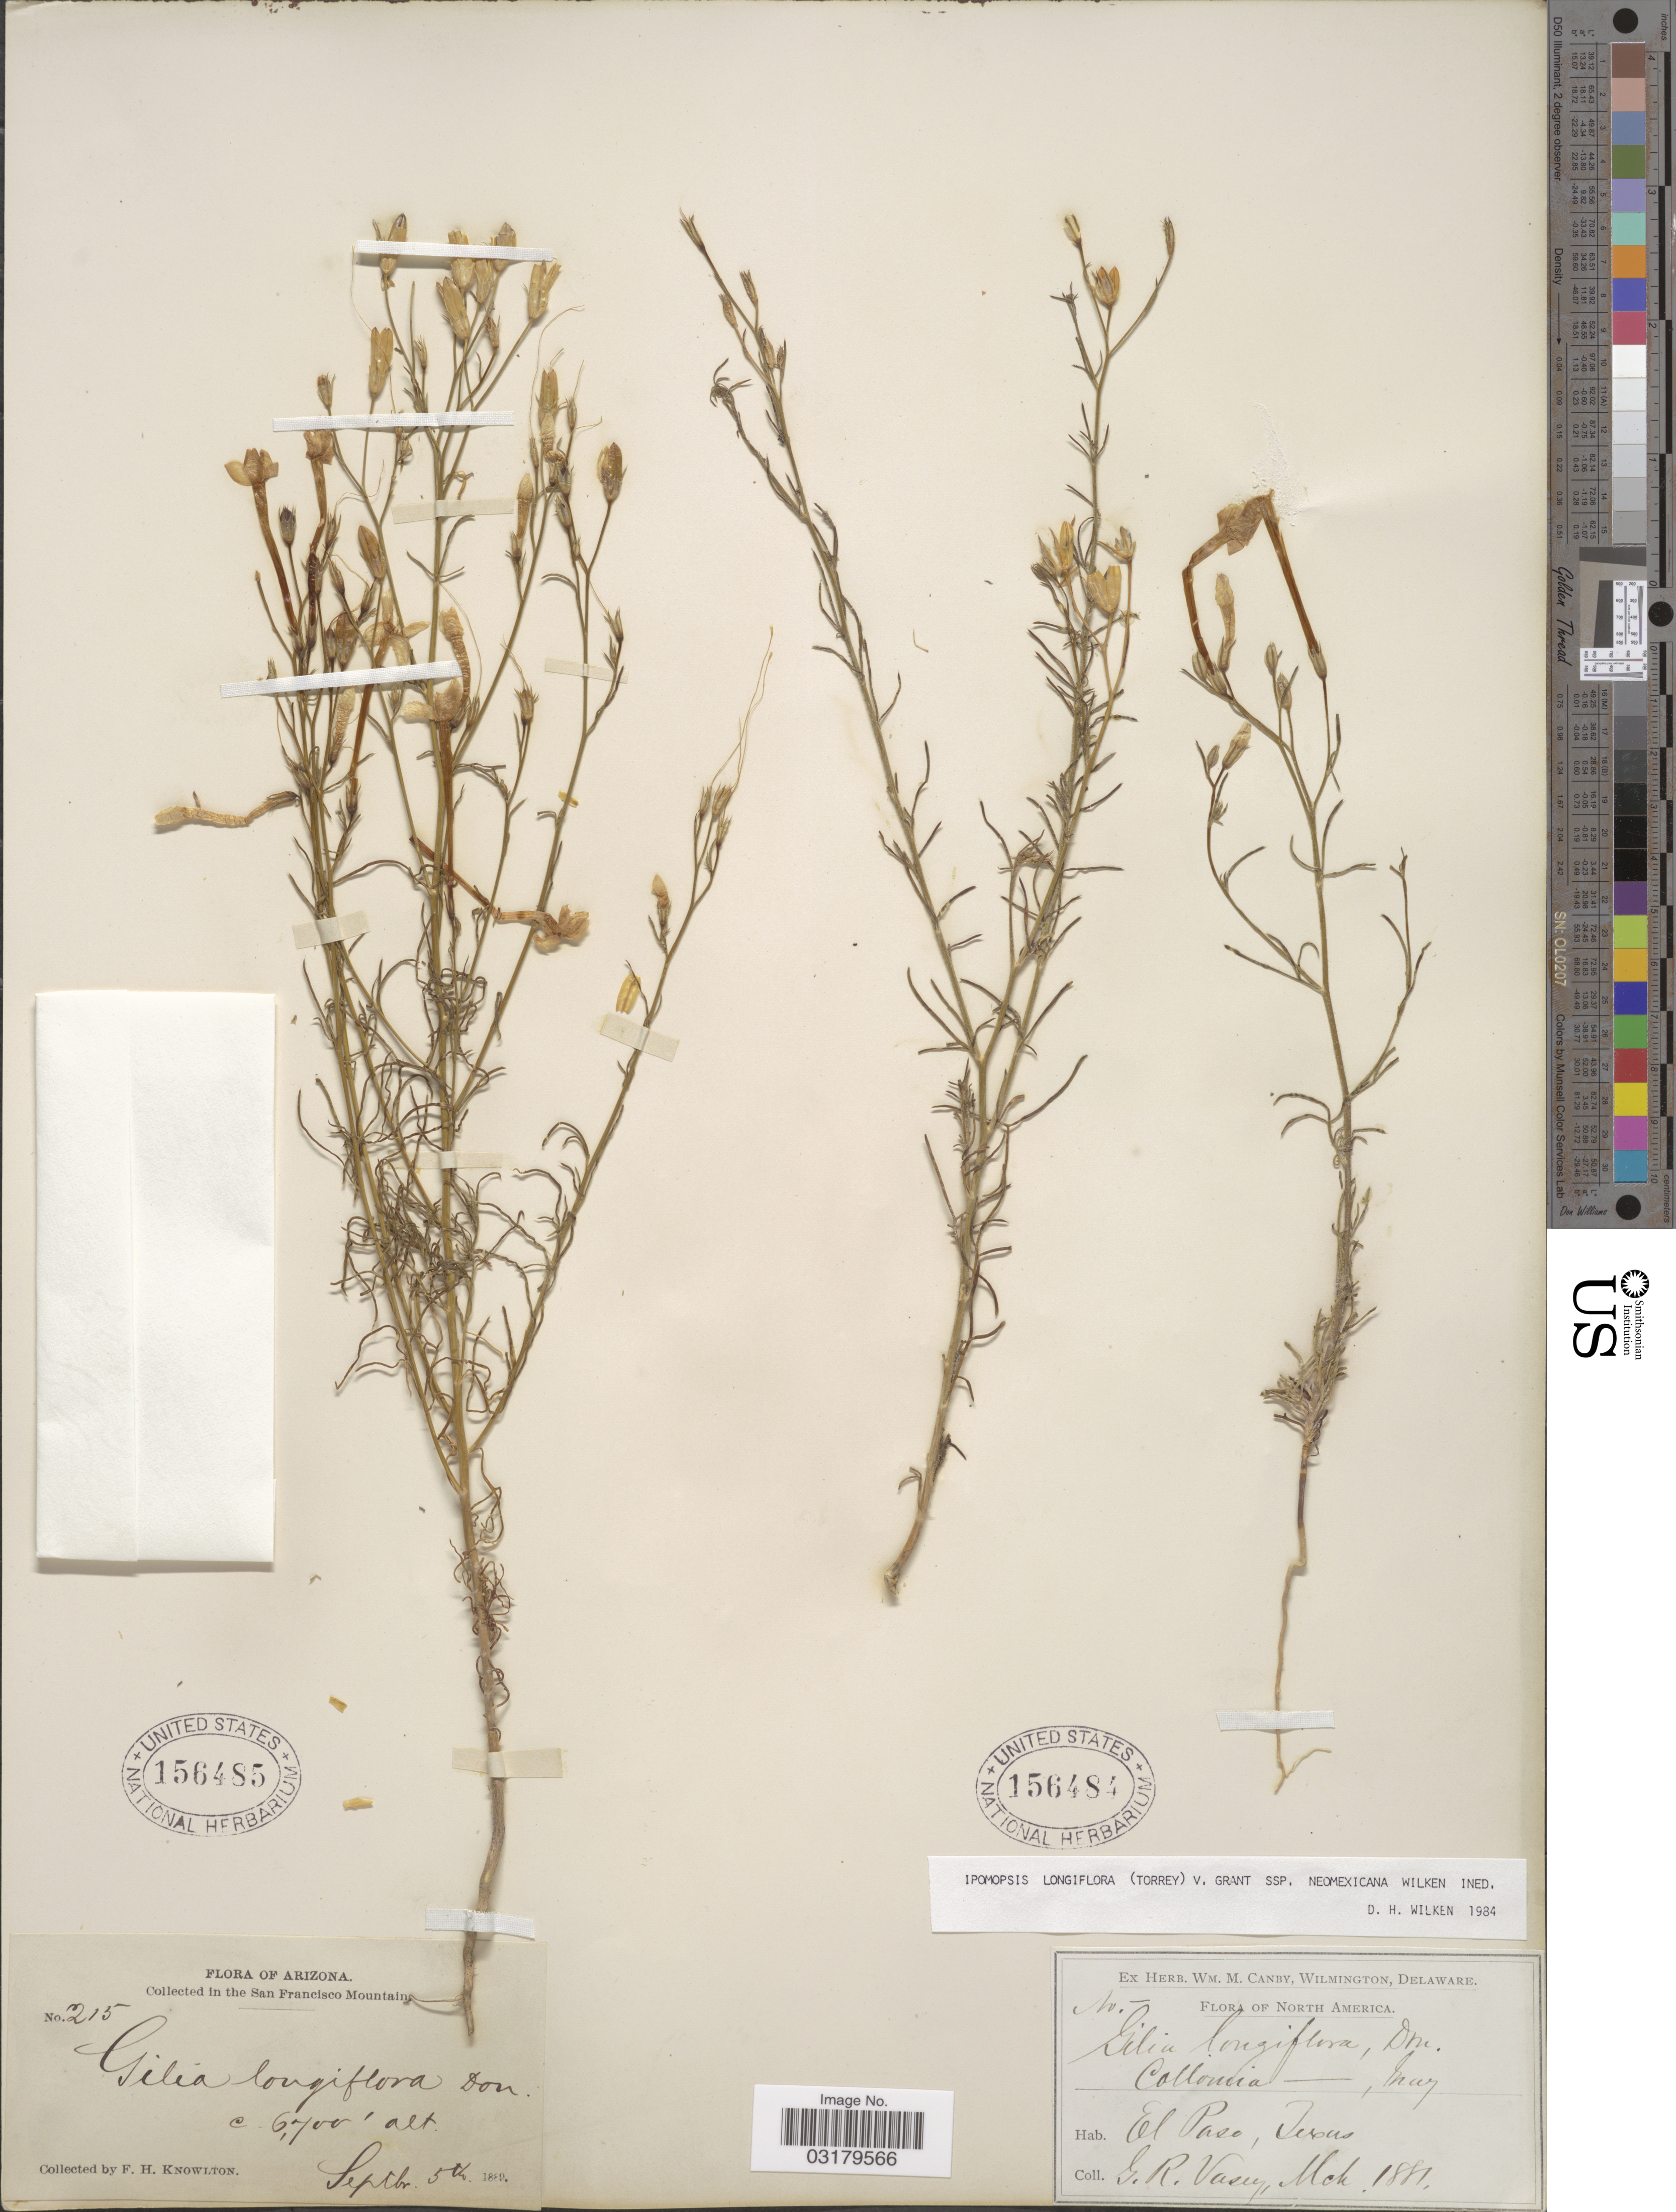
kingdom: Plantae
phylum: Tracheophyta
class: Magnoliopsida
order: Ericales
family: Polemoniaceae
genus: Ipomopsis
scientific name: Ipomopsis longiflora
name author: (Torr.) V.E. Grant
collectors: G. R. Vasey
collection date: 1881-03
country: United States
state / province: Texas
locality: El Paso.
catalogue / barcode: US 156484-2